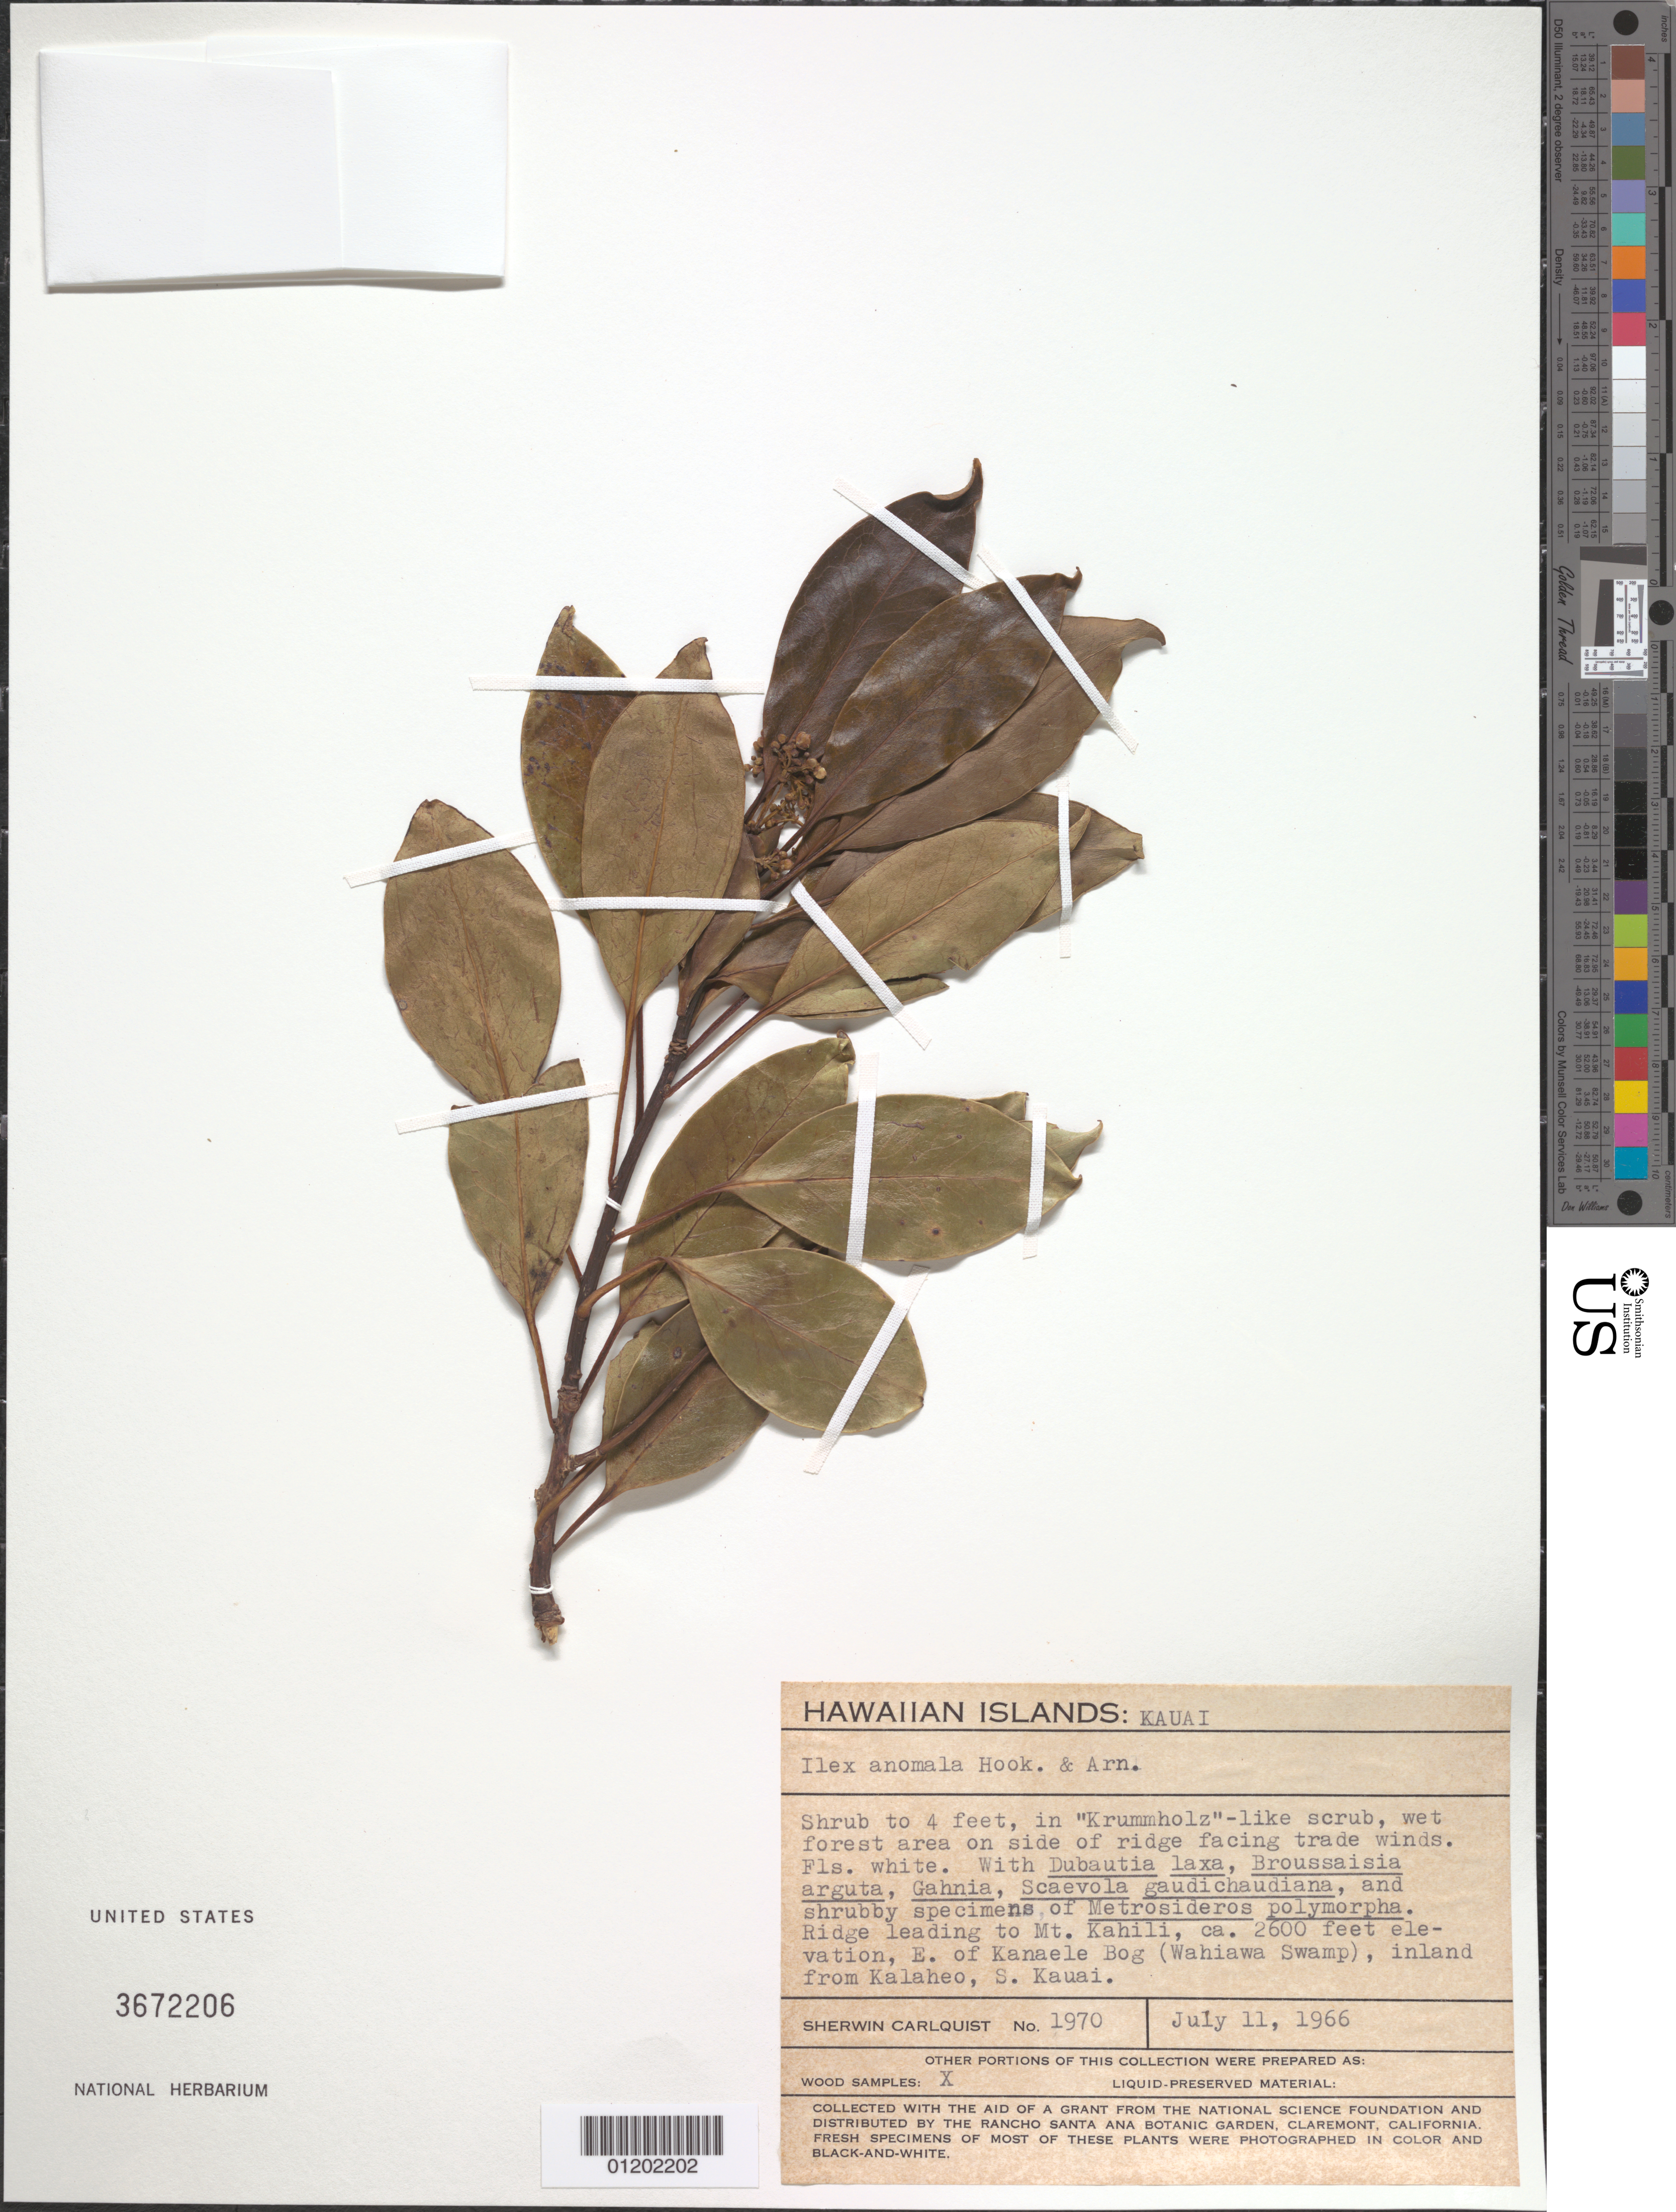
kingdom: Plantae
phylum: Tracheophyta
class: Magnoliopsida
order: Aquifoliales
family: Aquifoliaceae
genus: Ilex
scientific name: Ilex anomala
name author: Hook. & Arn.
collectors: S. Carlquist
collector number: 1970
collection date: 1966-07-11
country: United States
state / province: Hawaii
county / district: Kauai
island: Kaua'i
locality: Ridge leading to Mt. Kahili, E of Kanaele Bog (Wahiawa Swamp), inland from Kalaheo, S. Kauai.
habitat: Wet forest in "Krummholz" like scrub.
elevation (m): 792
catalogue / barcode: US 3672206